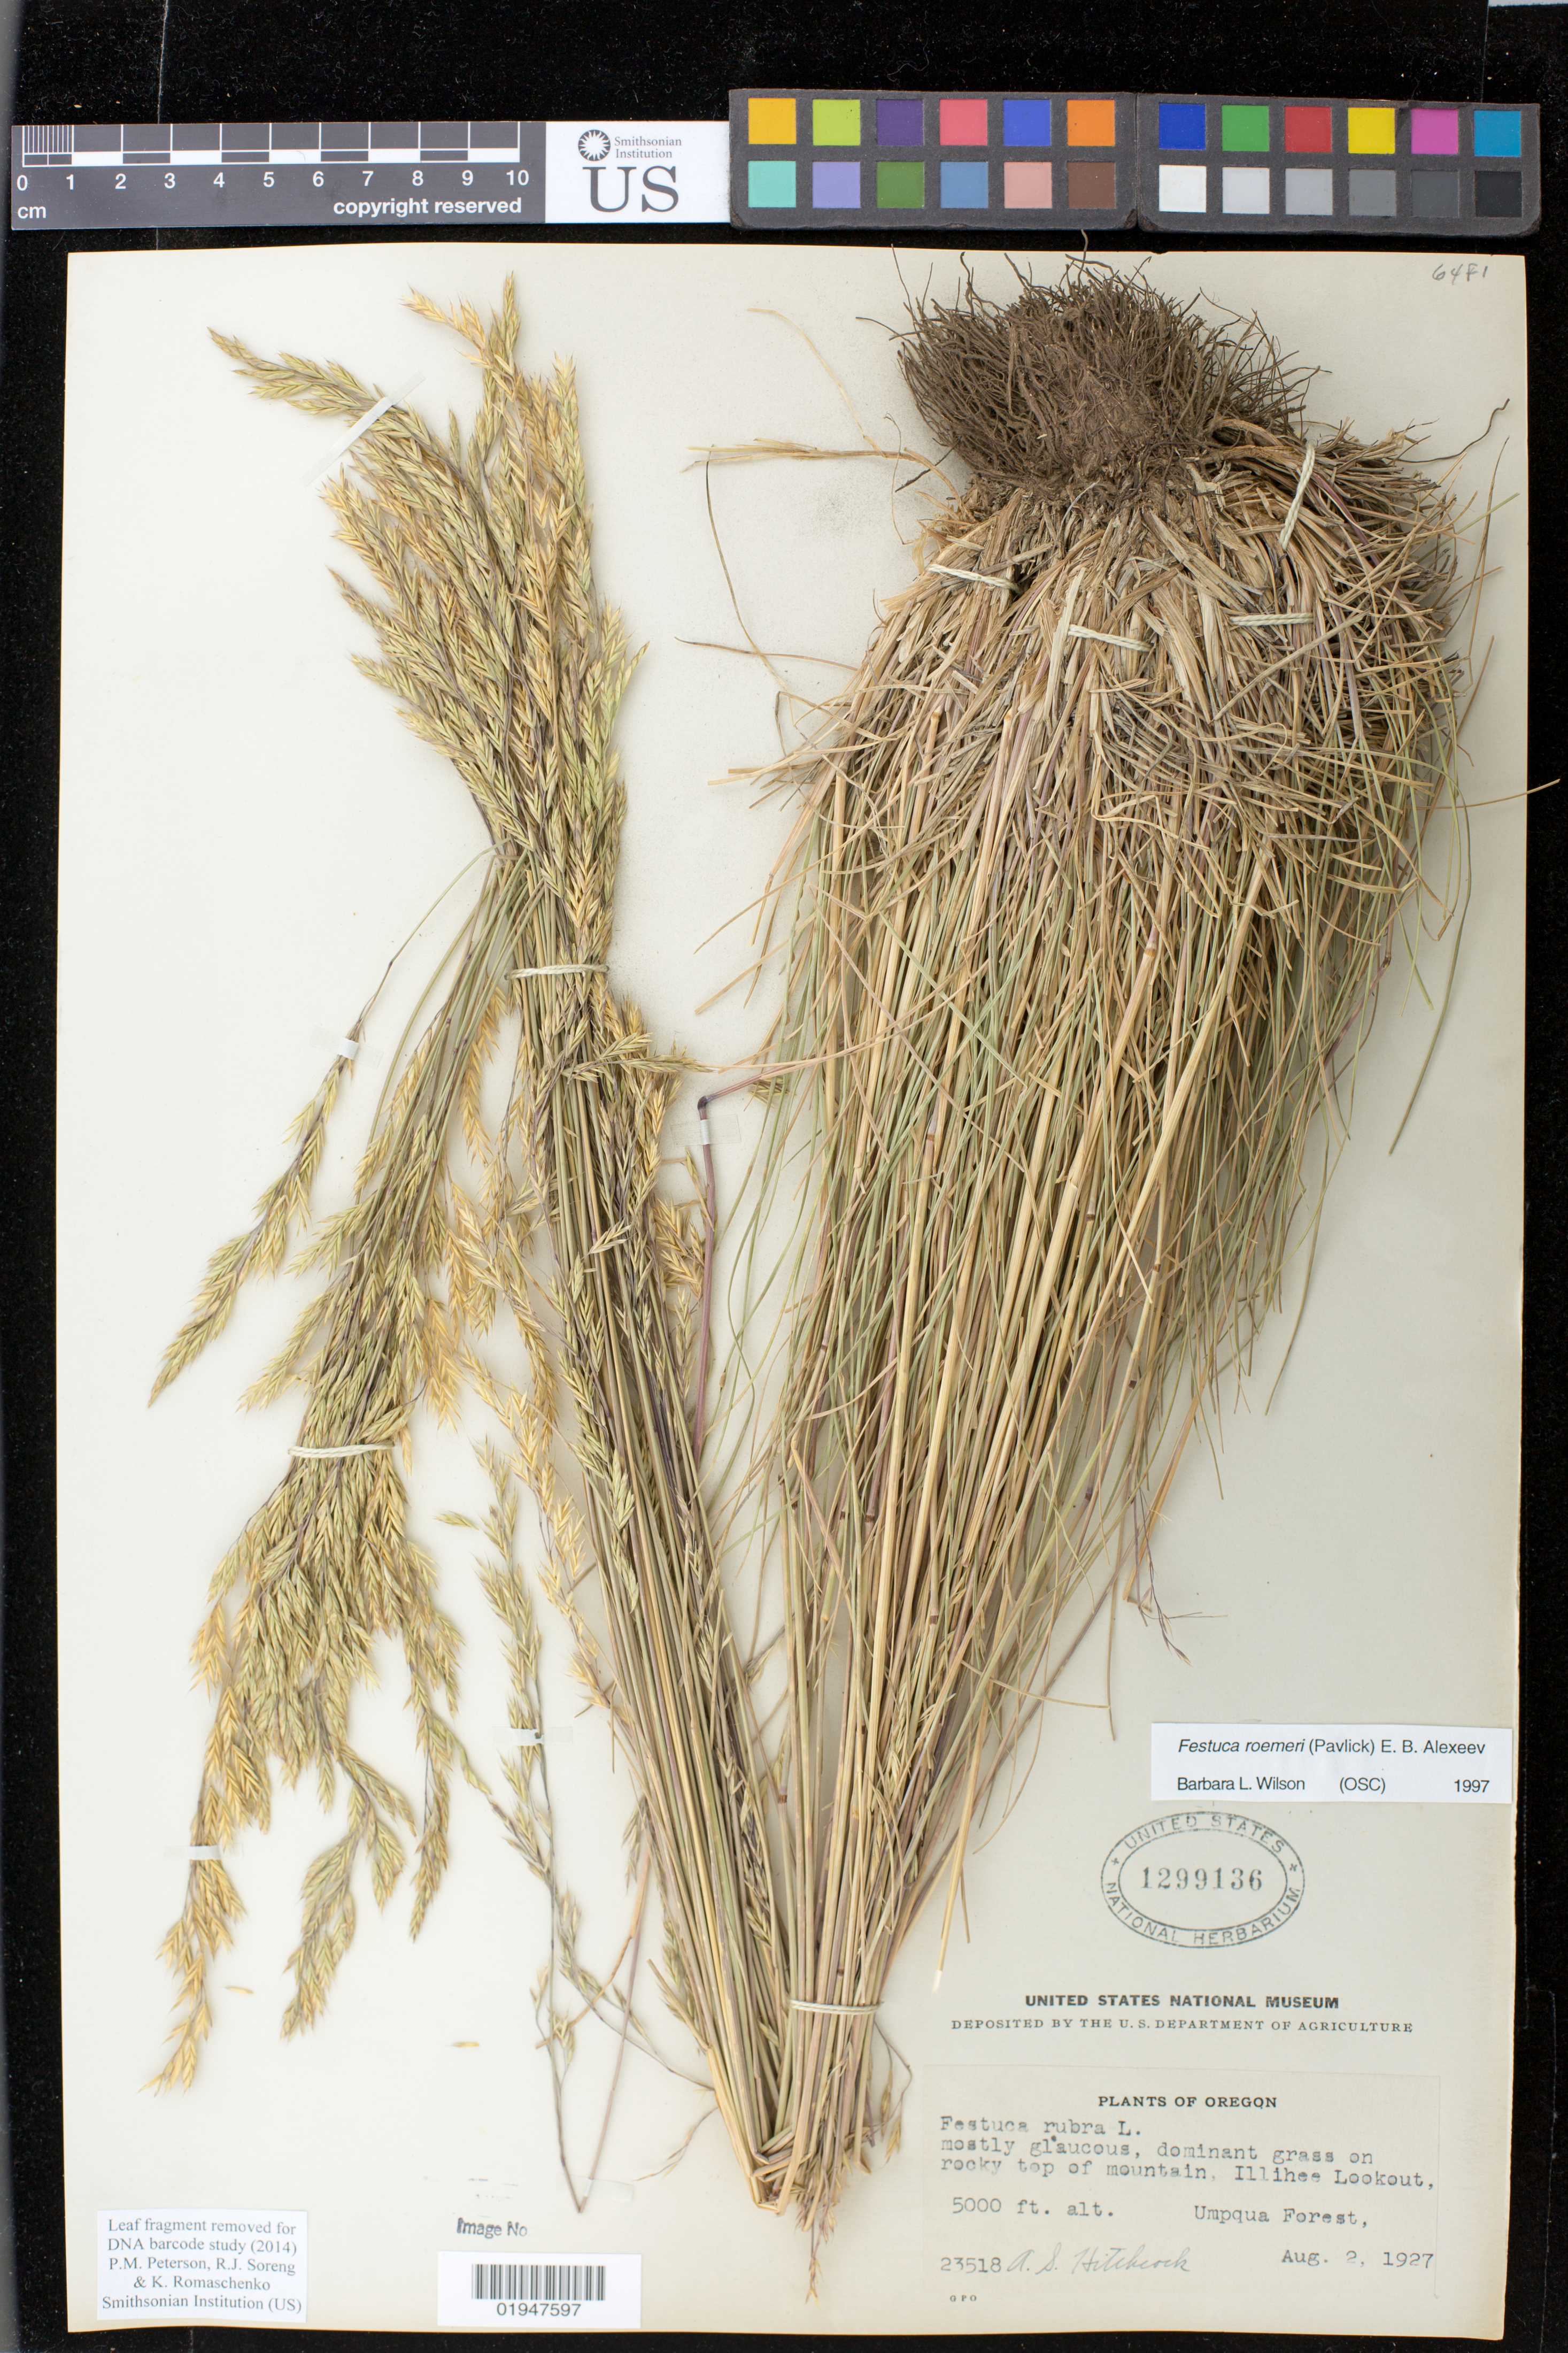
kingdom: Plantae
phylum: Tracheophyta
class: Liliopsida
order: Poales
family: Poaceae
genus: Festuca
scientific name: Festuca roemeri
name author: (Pavlick) E.B. Alexeev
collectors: A. S. Hitchcock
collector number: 23518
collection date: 1927-08-02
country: United States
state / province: Oregon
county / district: Douglas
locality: mostly glaucous, dominant grass on rocky top of mountain, Illihee Lookout, Umpqua Forest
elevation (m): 1524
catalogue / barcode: US 1299136